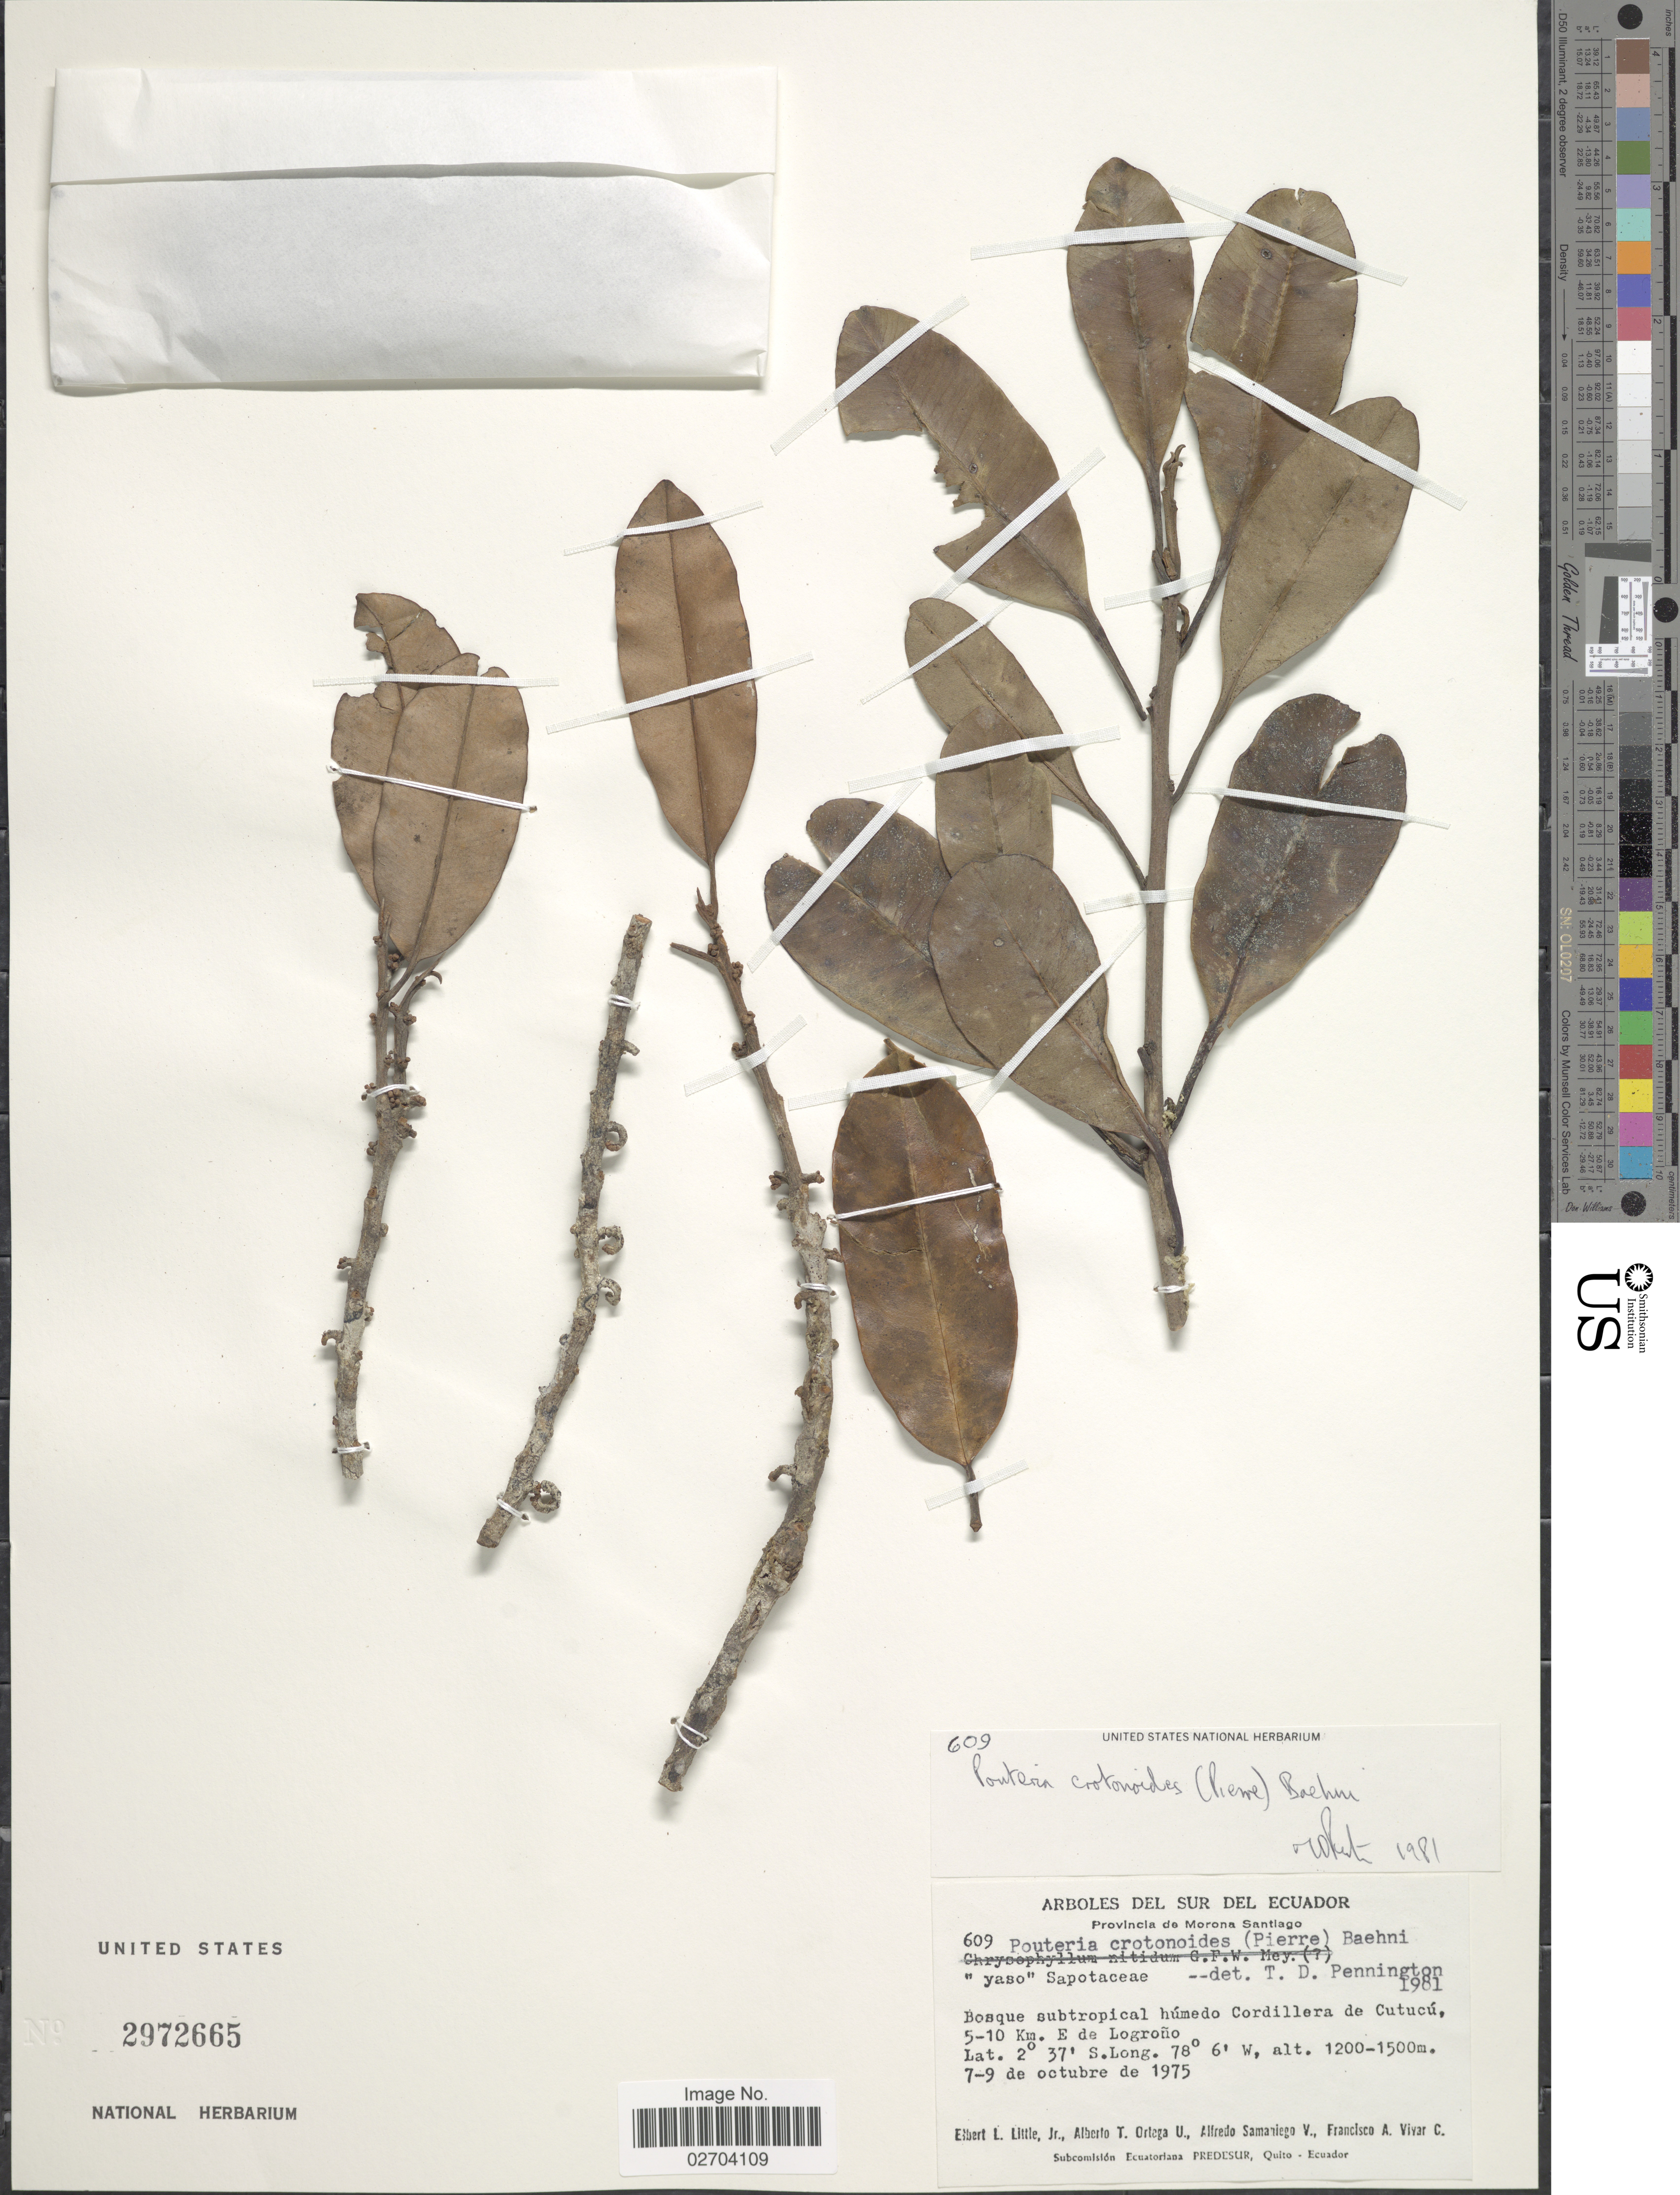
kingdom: Plantae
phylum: Tracheophyta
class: Magnoliopsida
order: Ericales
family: Sapotaceae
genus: Micropholis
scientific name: Micropholis crotonoides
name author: (Pierre) Pierre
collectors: E. L. Little, A. T. Ortega U., A. V. Samaniego & F. A. Vivar C.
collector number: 609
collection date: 1975-10-07/1975-10-09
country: Ecuador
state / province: Morona-Santiago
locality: Provincia de Morona de Santiago. Bosque Subtropical humedo Cordillera de Cutucu, 5-10 Km. E de Logrono.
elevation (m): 1200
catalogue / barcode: US 2972665